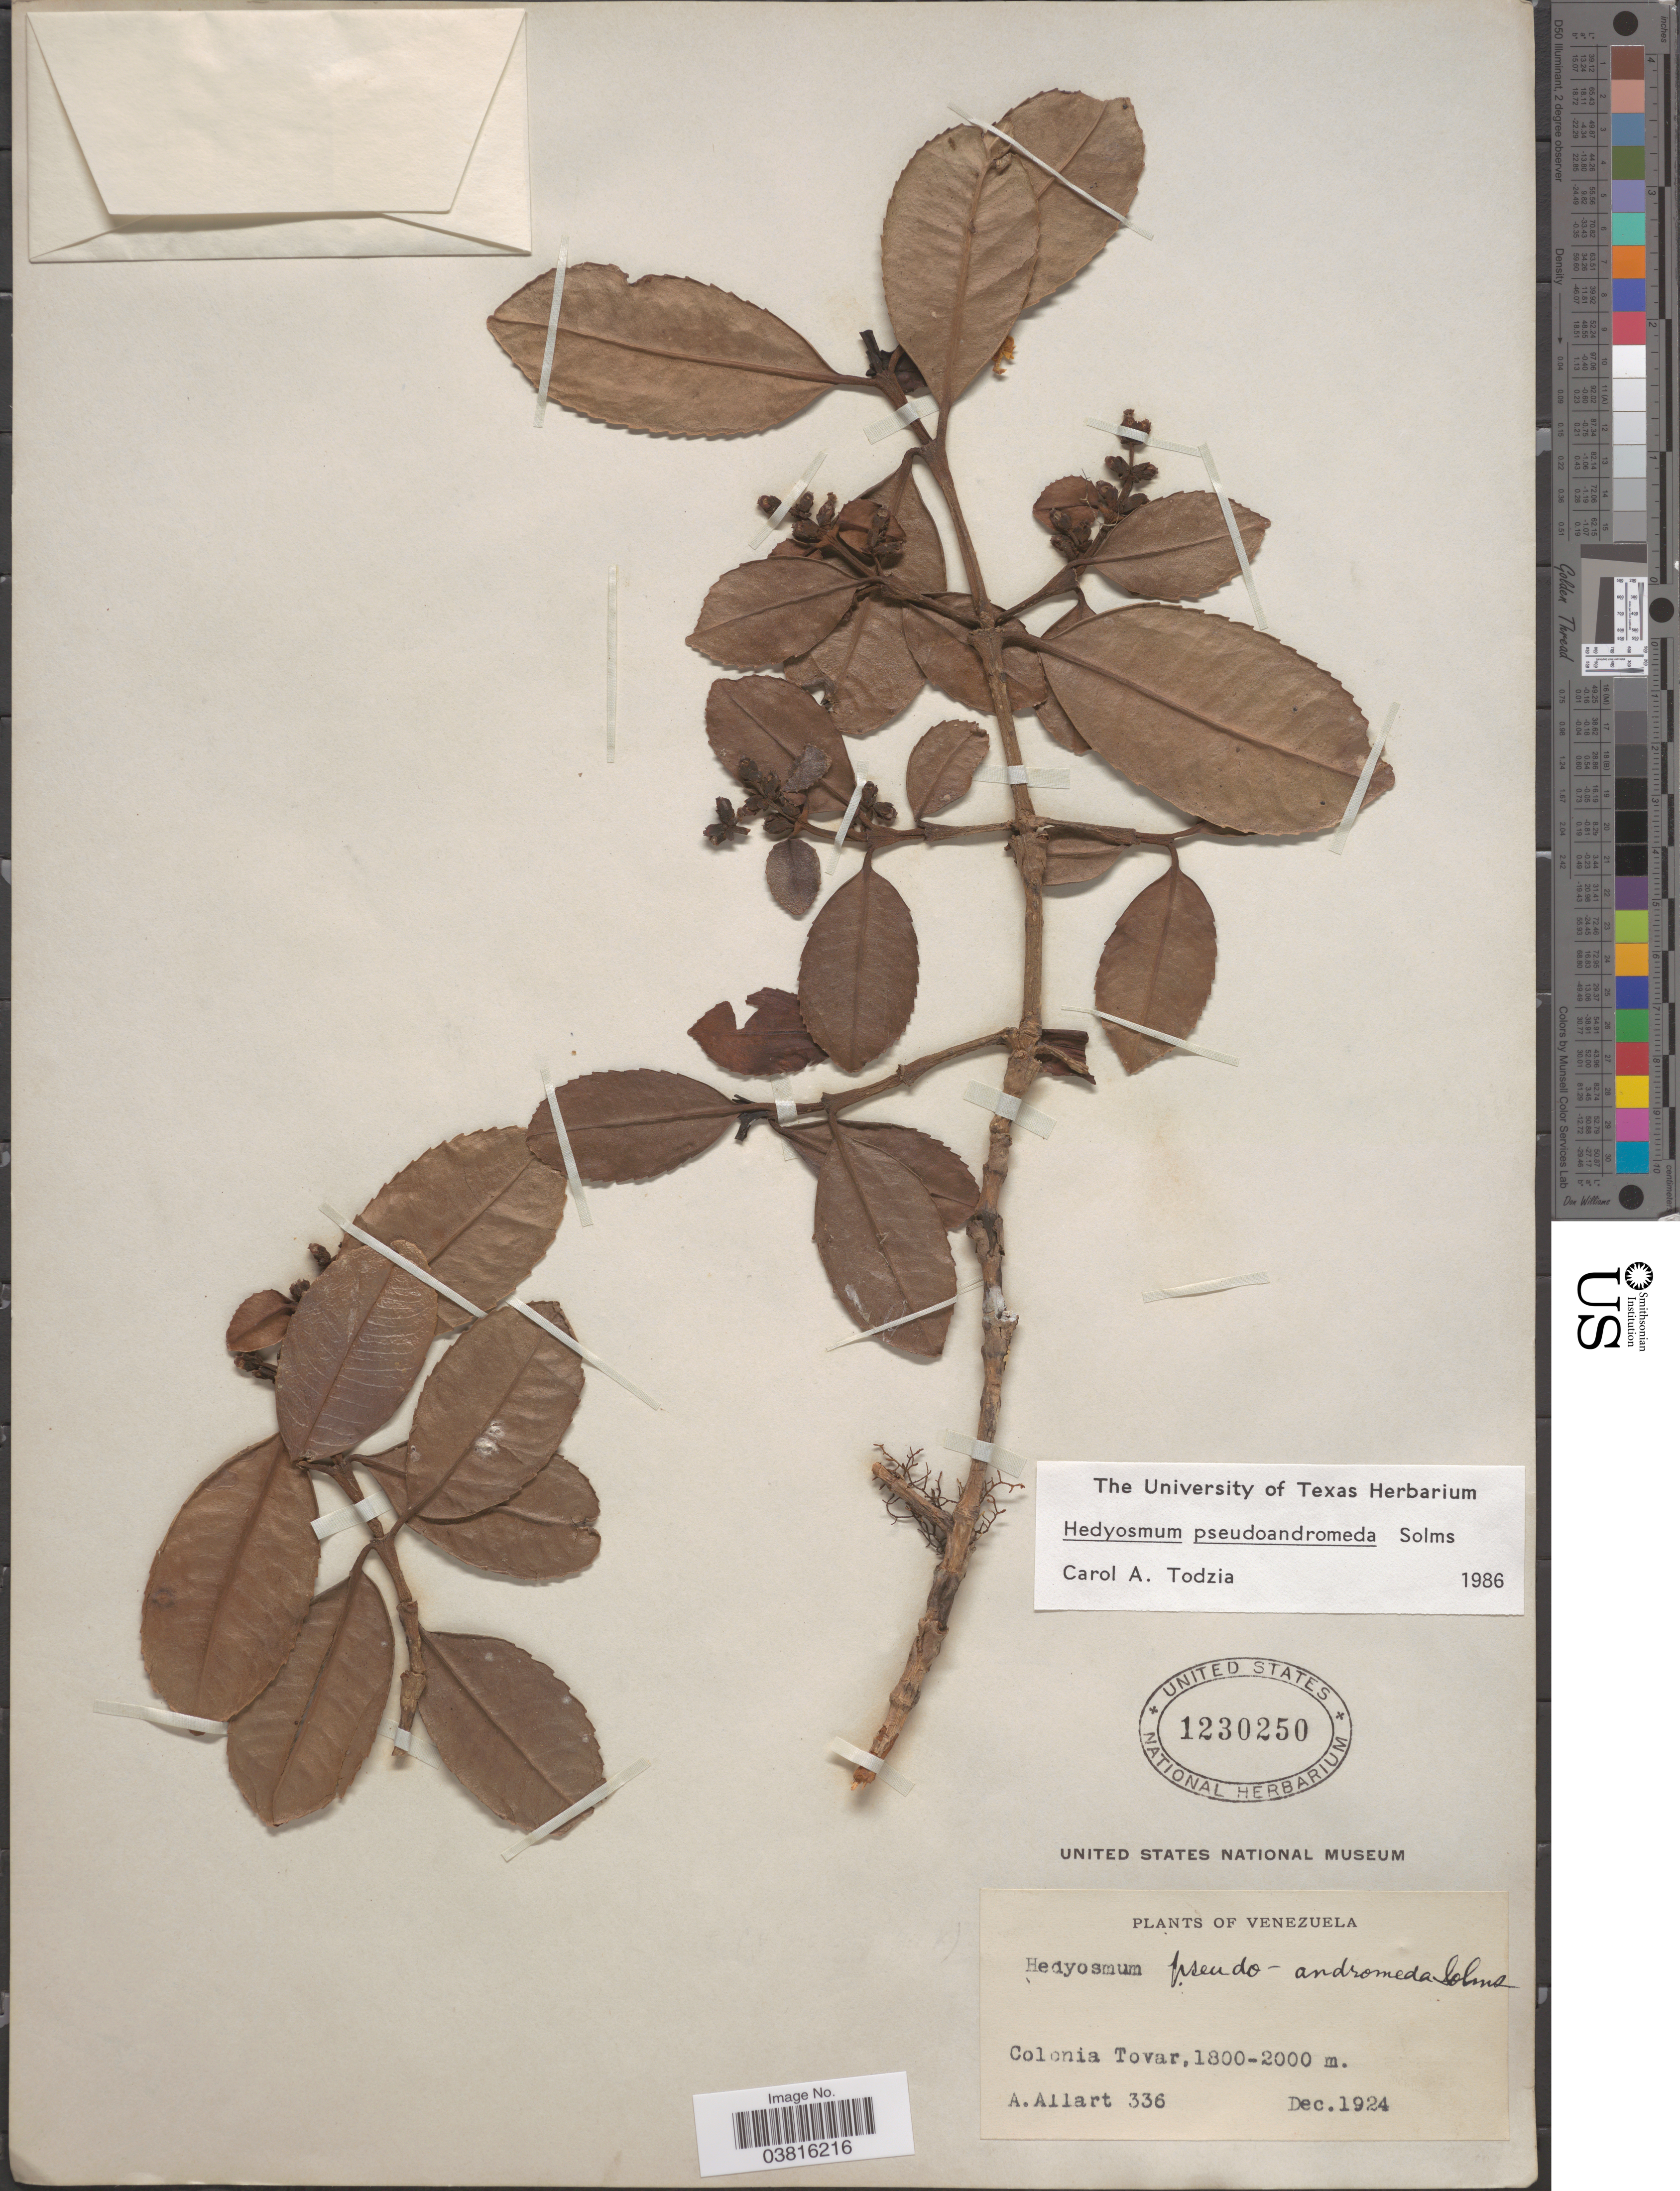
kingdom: Plantae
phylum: Tracheophyta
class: Magnoliopsida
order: Chloranthales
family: Chloranthaceae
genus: Hedyosmum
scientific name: Hedyosmum pseudoandromeda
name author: Solms in DC.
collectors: A. Allart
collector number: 336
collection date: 1924-12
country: Venezuela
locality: Colonia Tovar.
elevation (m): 1800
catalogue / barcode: US 1230250